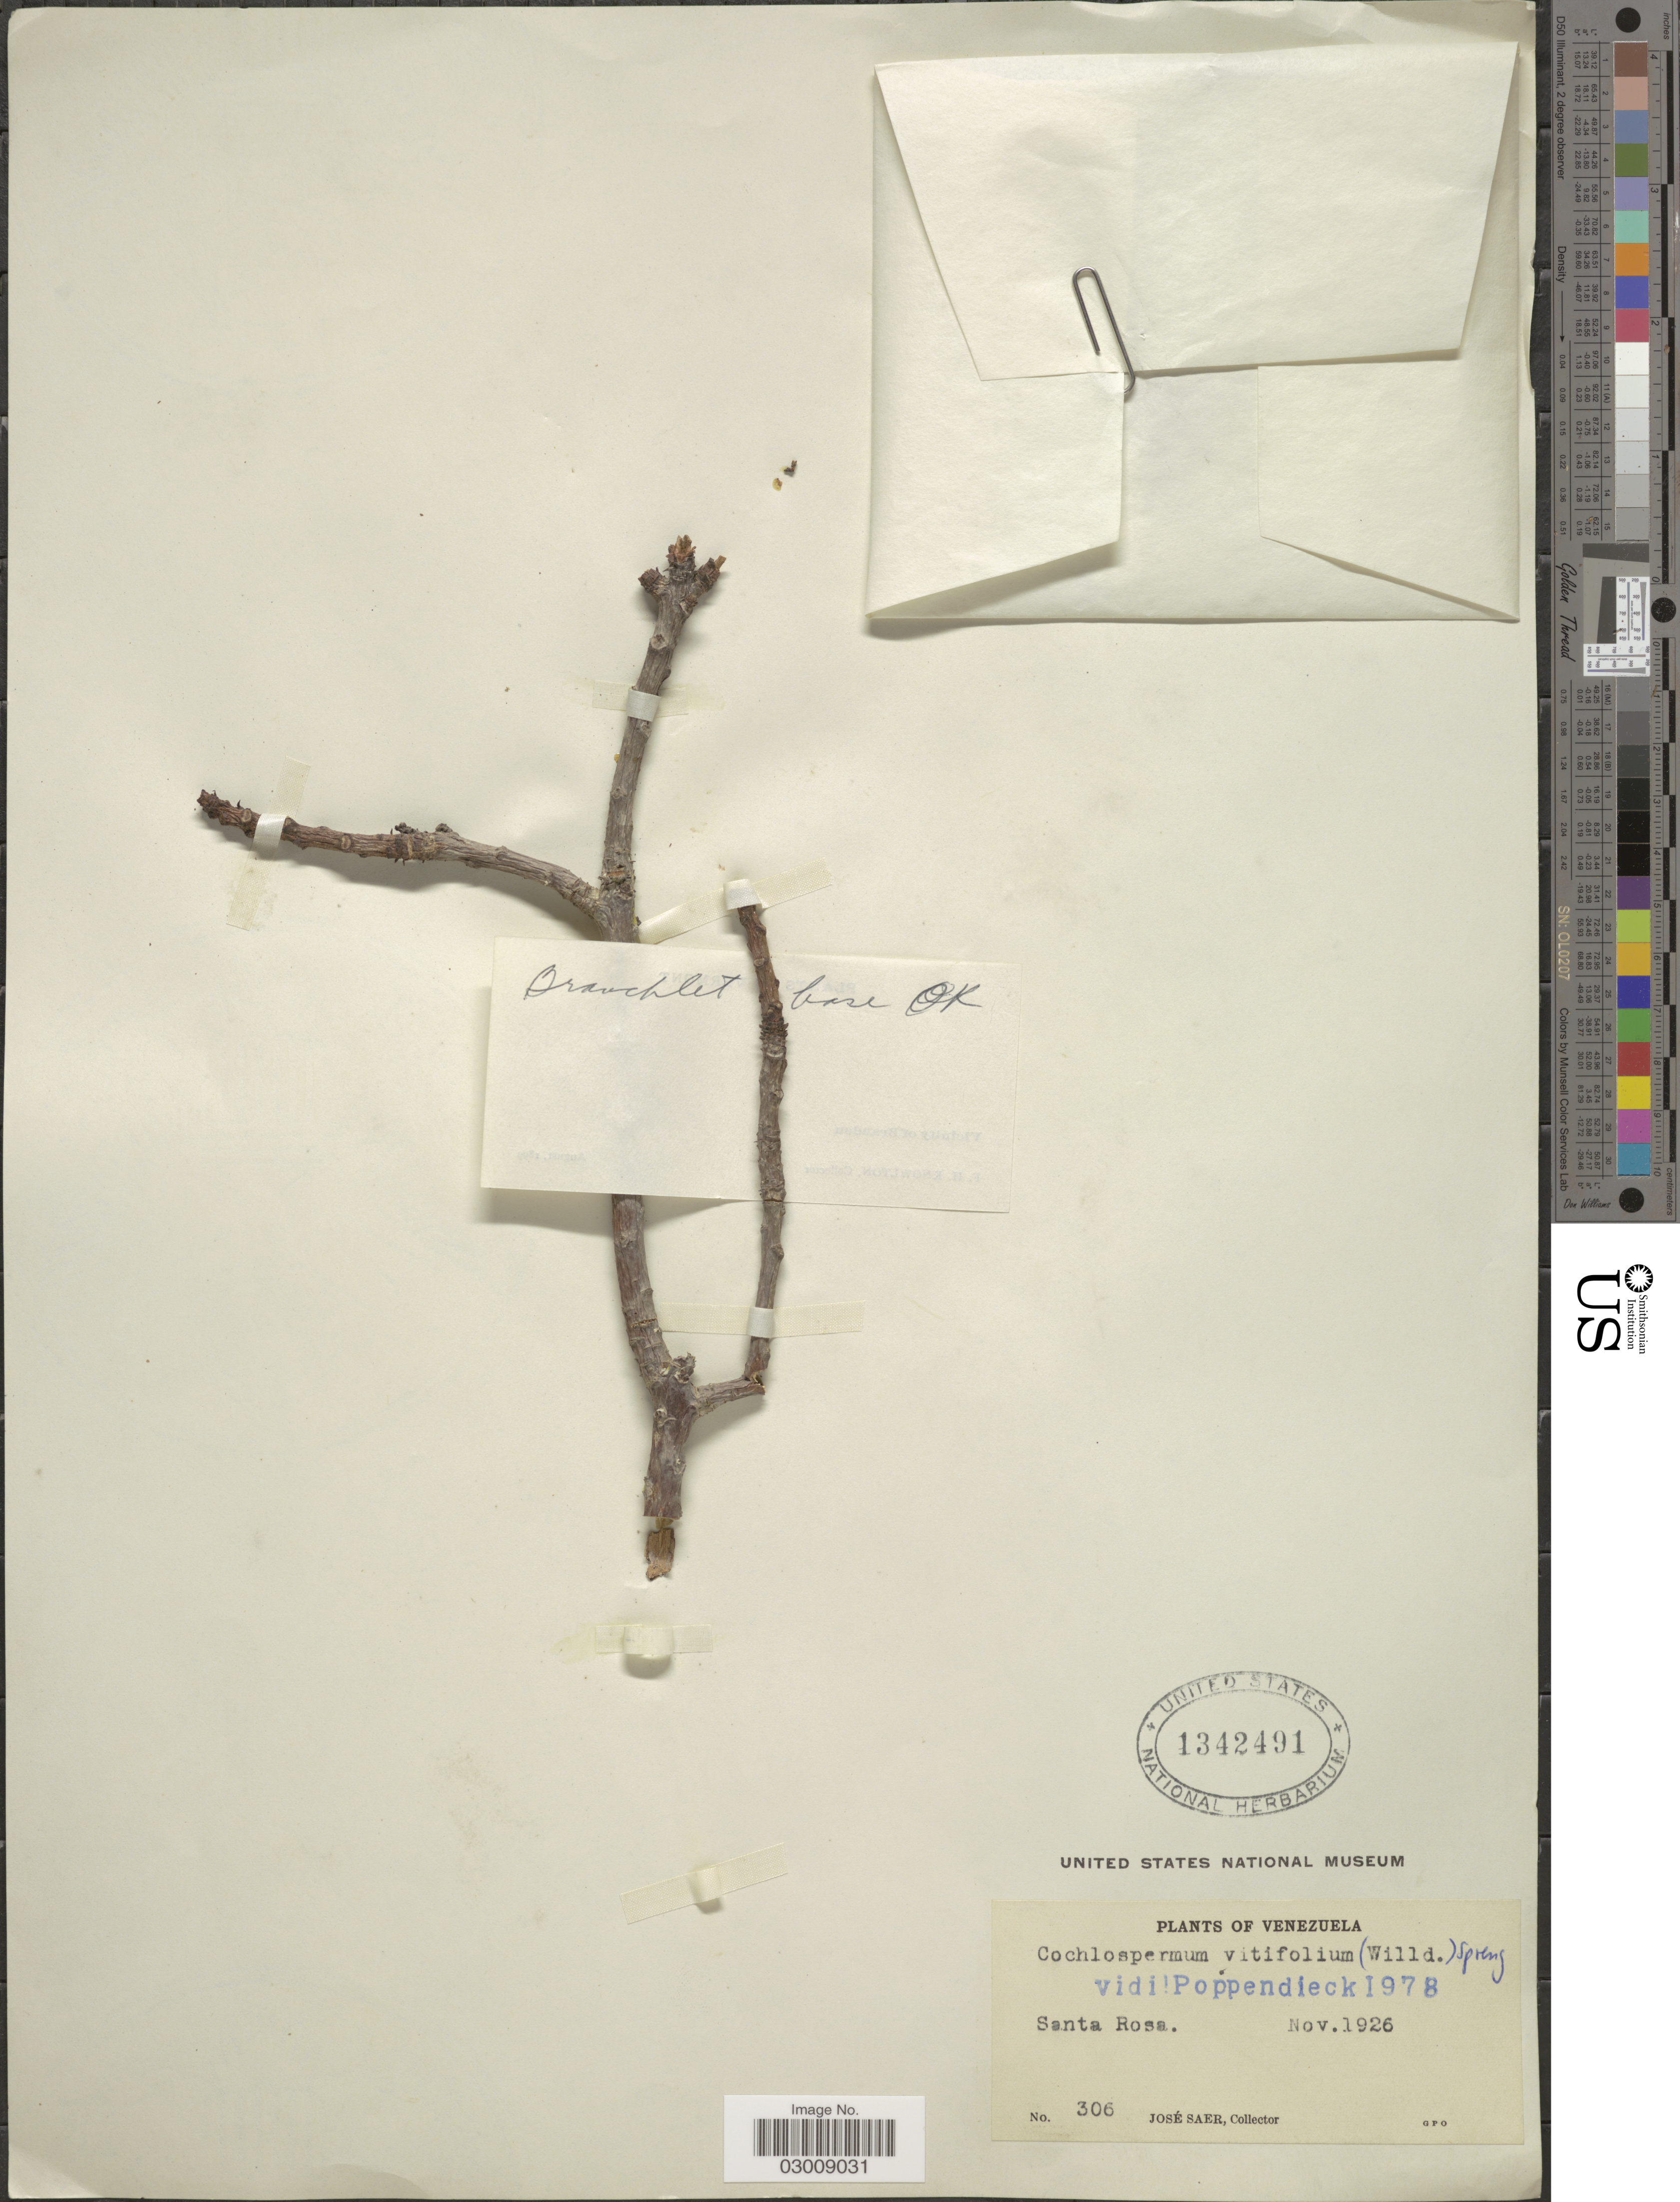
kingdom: Plantae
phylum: Tracheophyta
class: Magnoliopsida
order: Malvales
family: Cochlospermaceae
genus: Cochlospermum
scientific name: Cochlospermum vitifolium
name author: (Willd.) Spreng.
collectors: J. Saer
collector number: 306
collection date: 1926-11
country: Venezuela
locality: Santa Rosa.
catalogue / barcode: US 1342491